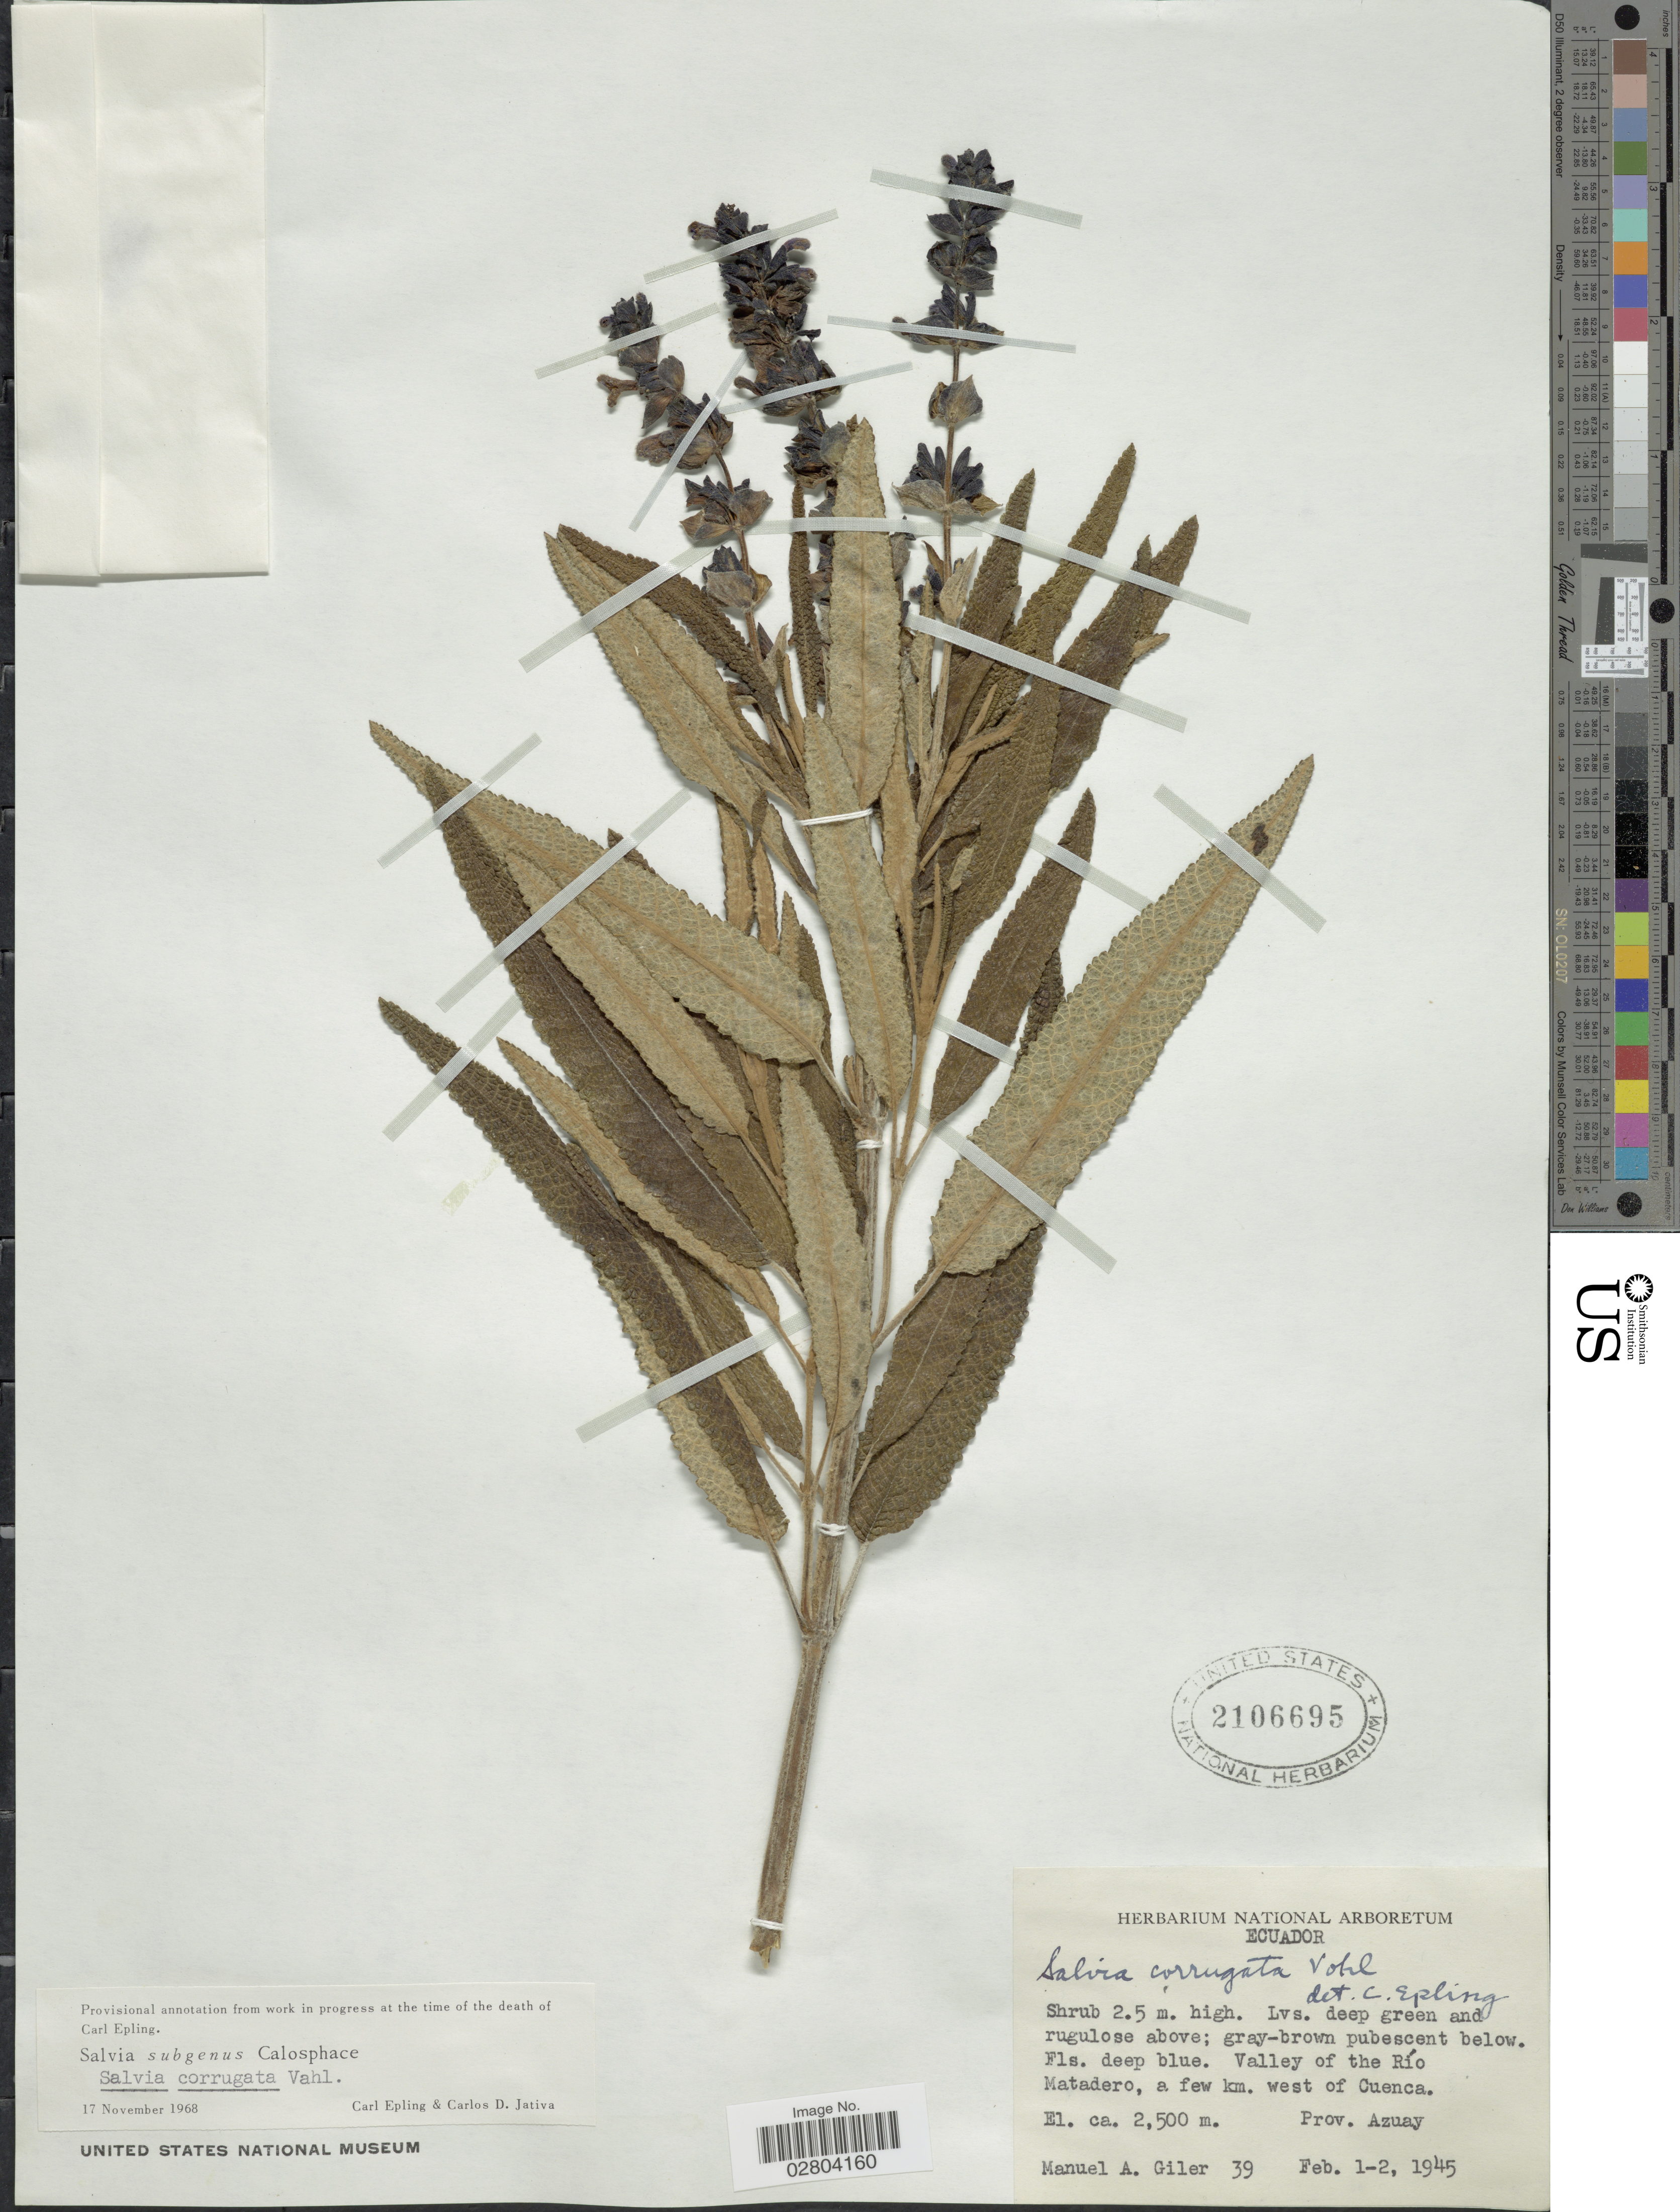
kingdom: Plantae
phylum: Tracheophyta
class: Magnoliopsida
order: Lamiales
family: Lamiaceae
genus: Salvia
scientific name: Salvia corrugata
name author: Vahl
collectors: M. Gíler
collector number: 39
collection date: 1945-02-01/1945-02-02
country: Ecuador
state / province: Azuay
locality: Valley of the Río Matadero, a few km. west of Cuenca.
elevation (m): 2500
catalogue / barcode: US 2106695